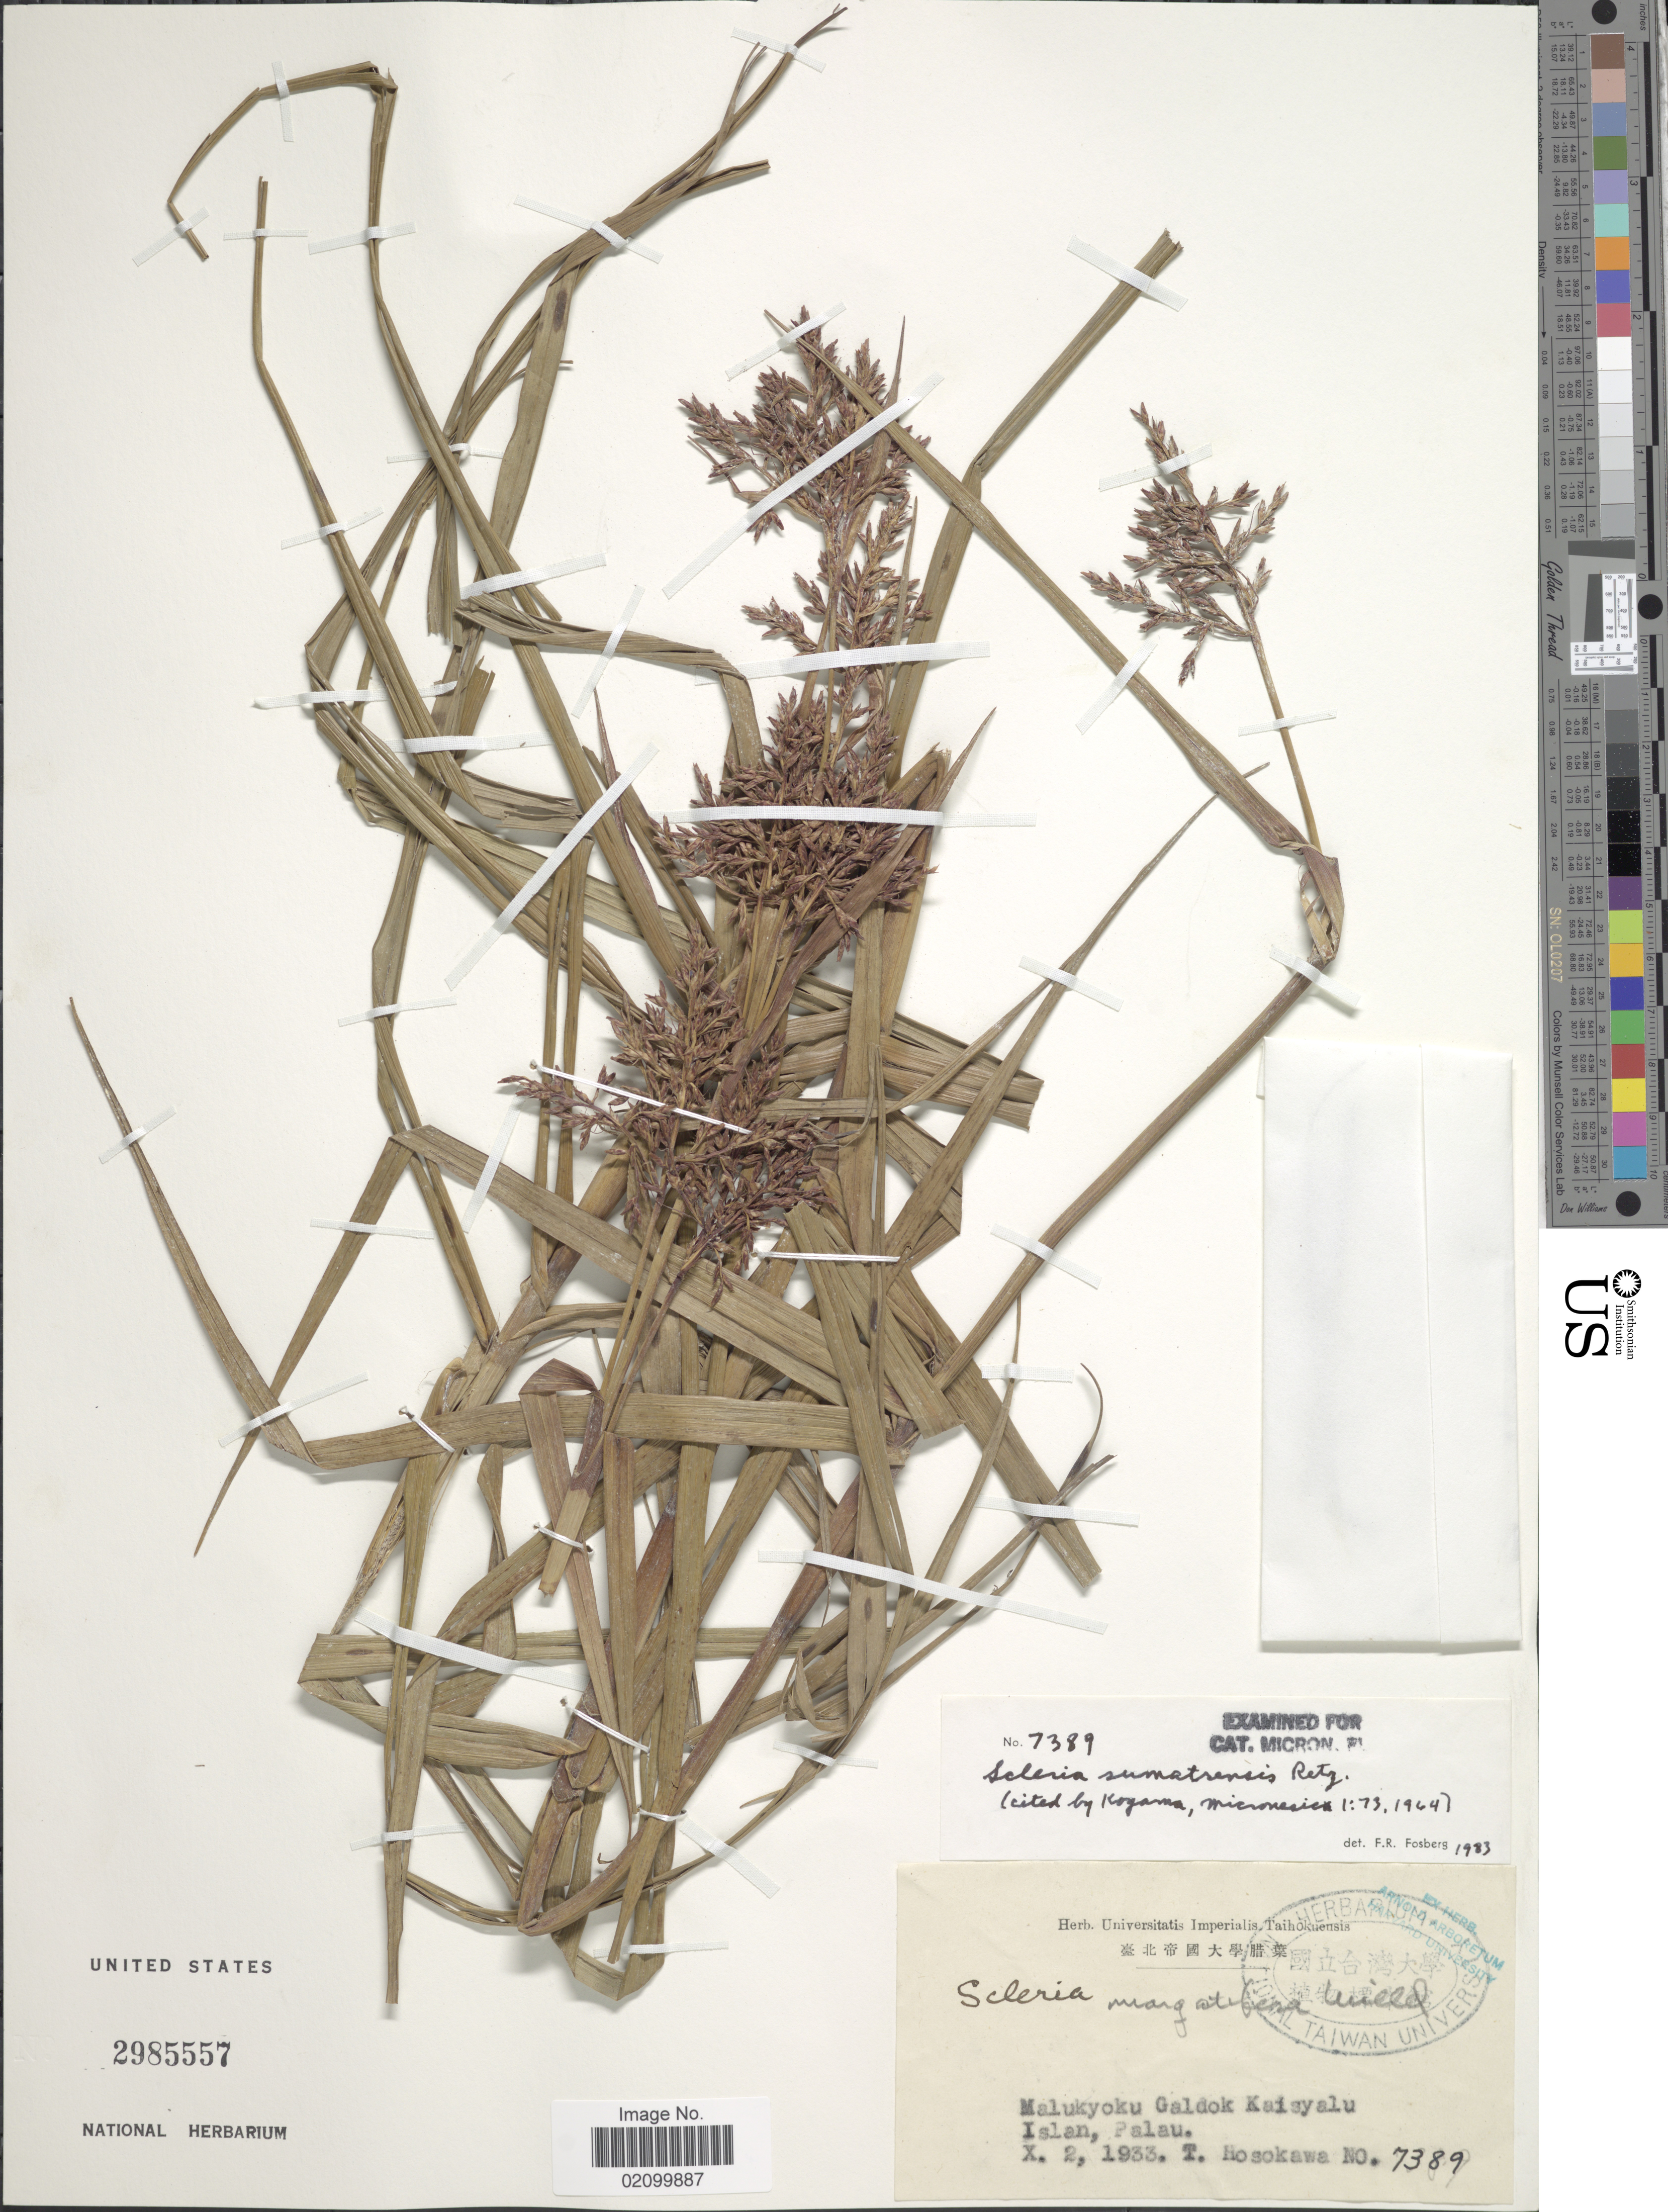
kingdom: Plantae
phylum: Tracheophyta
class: Liliopsida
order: Poales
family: Cyperaceae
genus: Scleria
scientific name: Scleria sumatrensis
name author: Retz.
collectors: T. Hosokawa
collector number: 7389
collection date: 1933-10-02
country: Palau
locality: Malukyoku, Galdok Kaisyalu Islan, Palau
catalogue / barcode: US 2985557